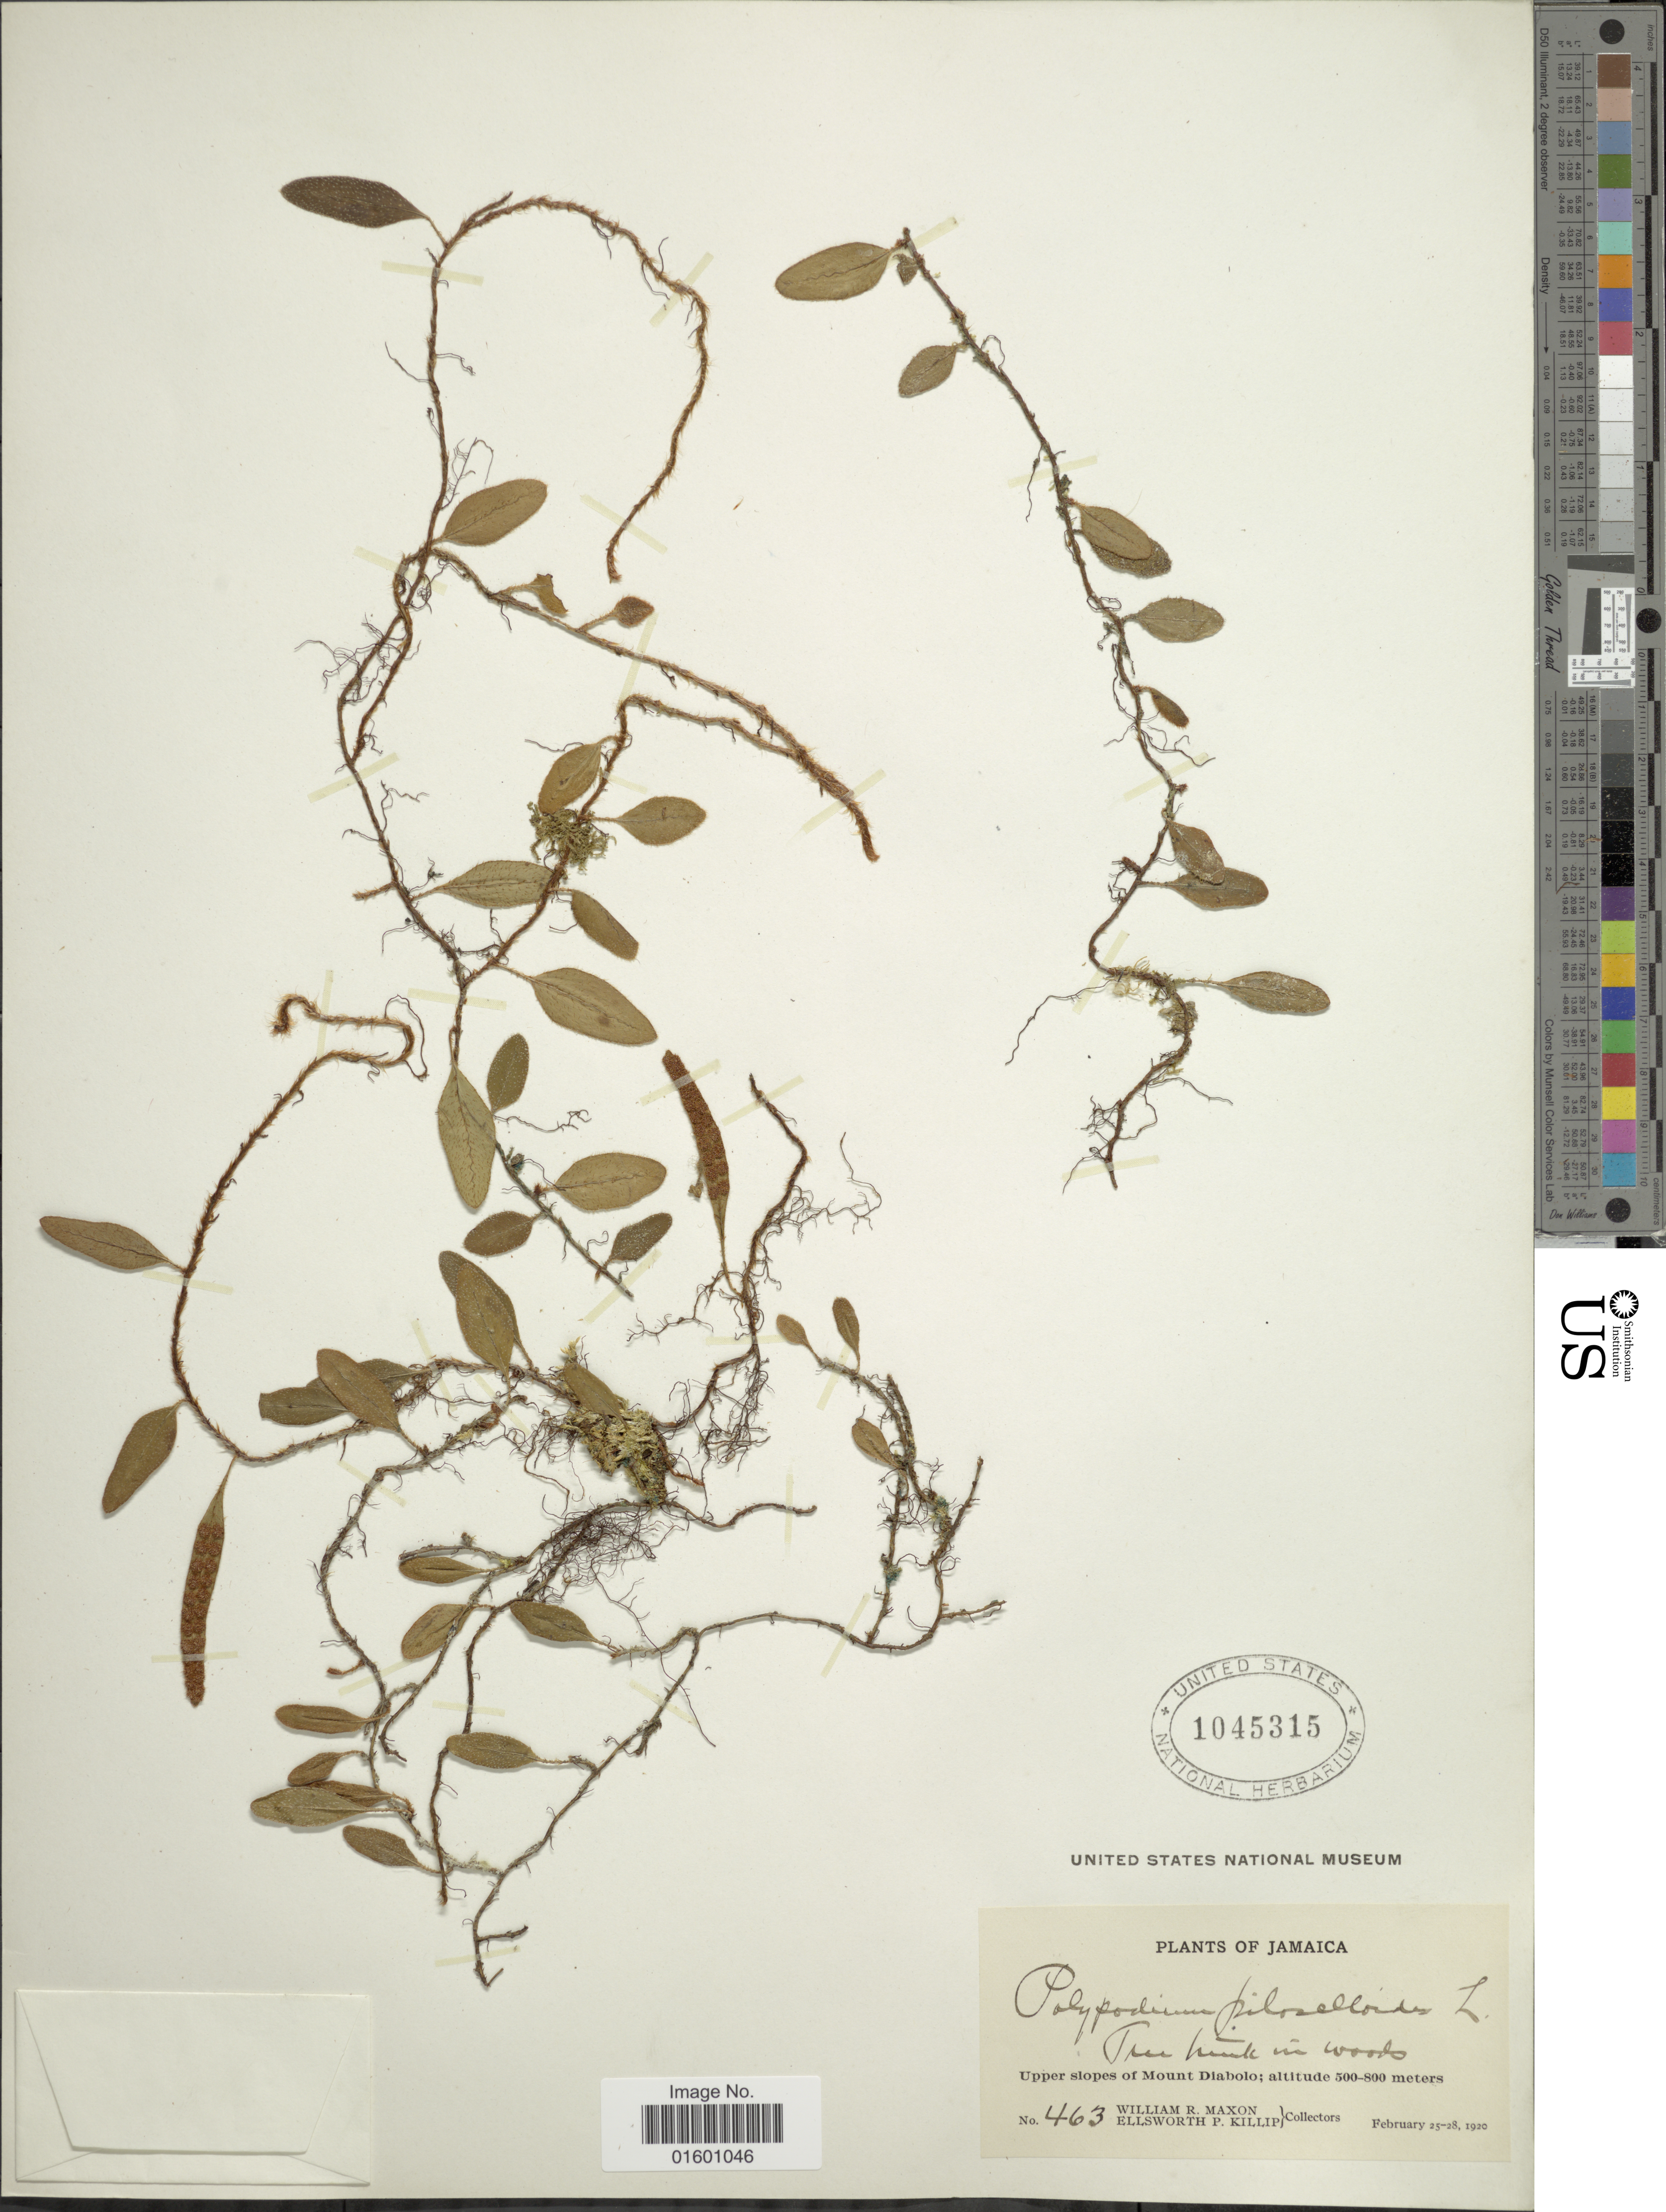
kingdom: Plantae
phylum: Tracheophyta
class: Polypodiopsida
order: Polypodiales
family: Polypodiaceae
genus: Microgramma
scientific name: Microgramma piloselloides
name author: (L.) Copel.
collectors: W. R. Maxon & E. P. Killip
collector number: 463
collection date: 1920-02-25/1920-02-28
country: Jamaica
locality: Upper slopes of Mount Diabolo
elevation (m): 500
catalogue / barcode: US 1045315